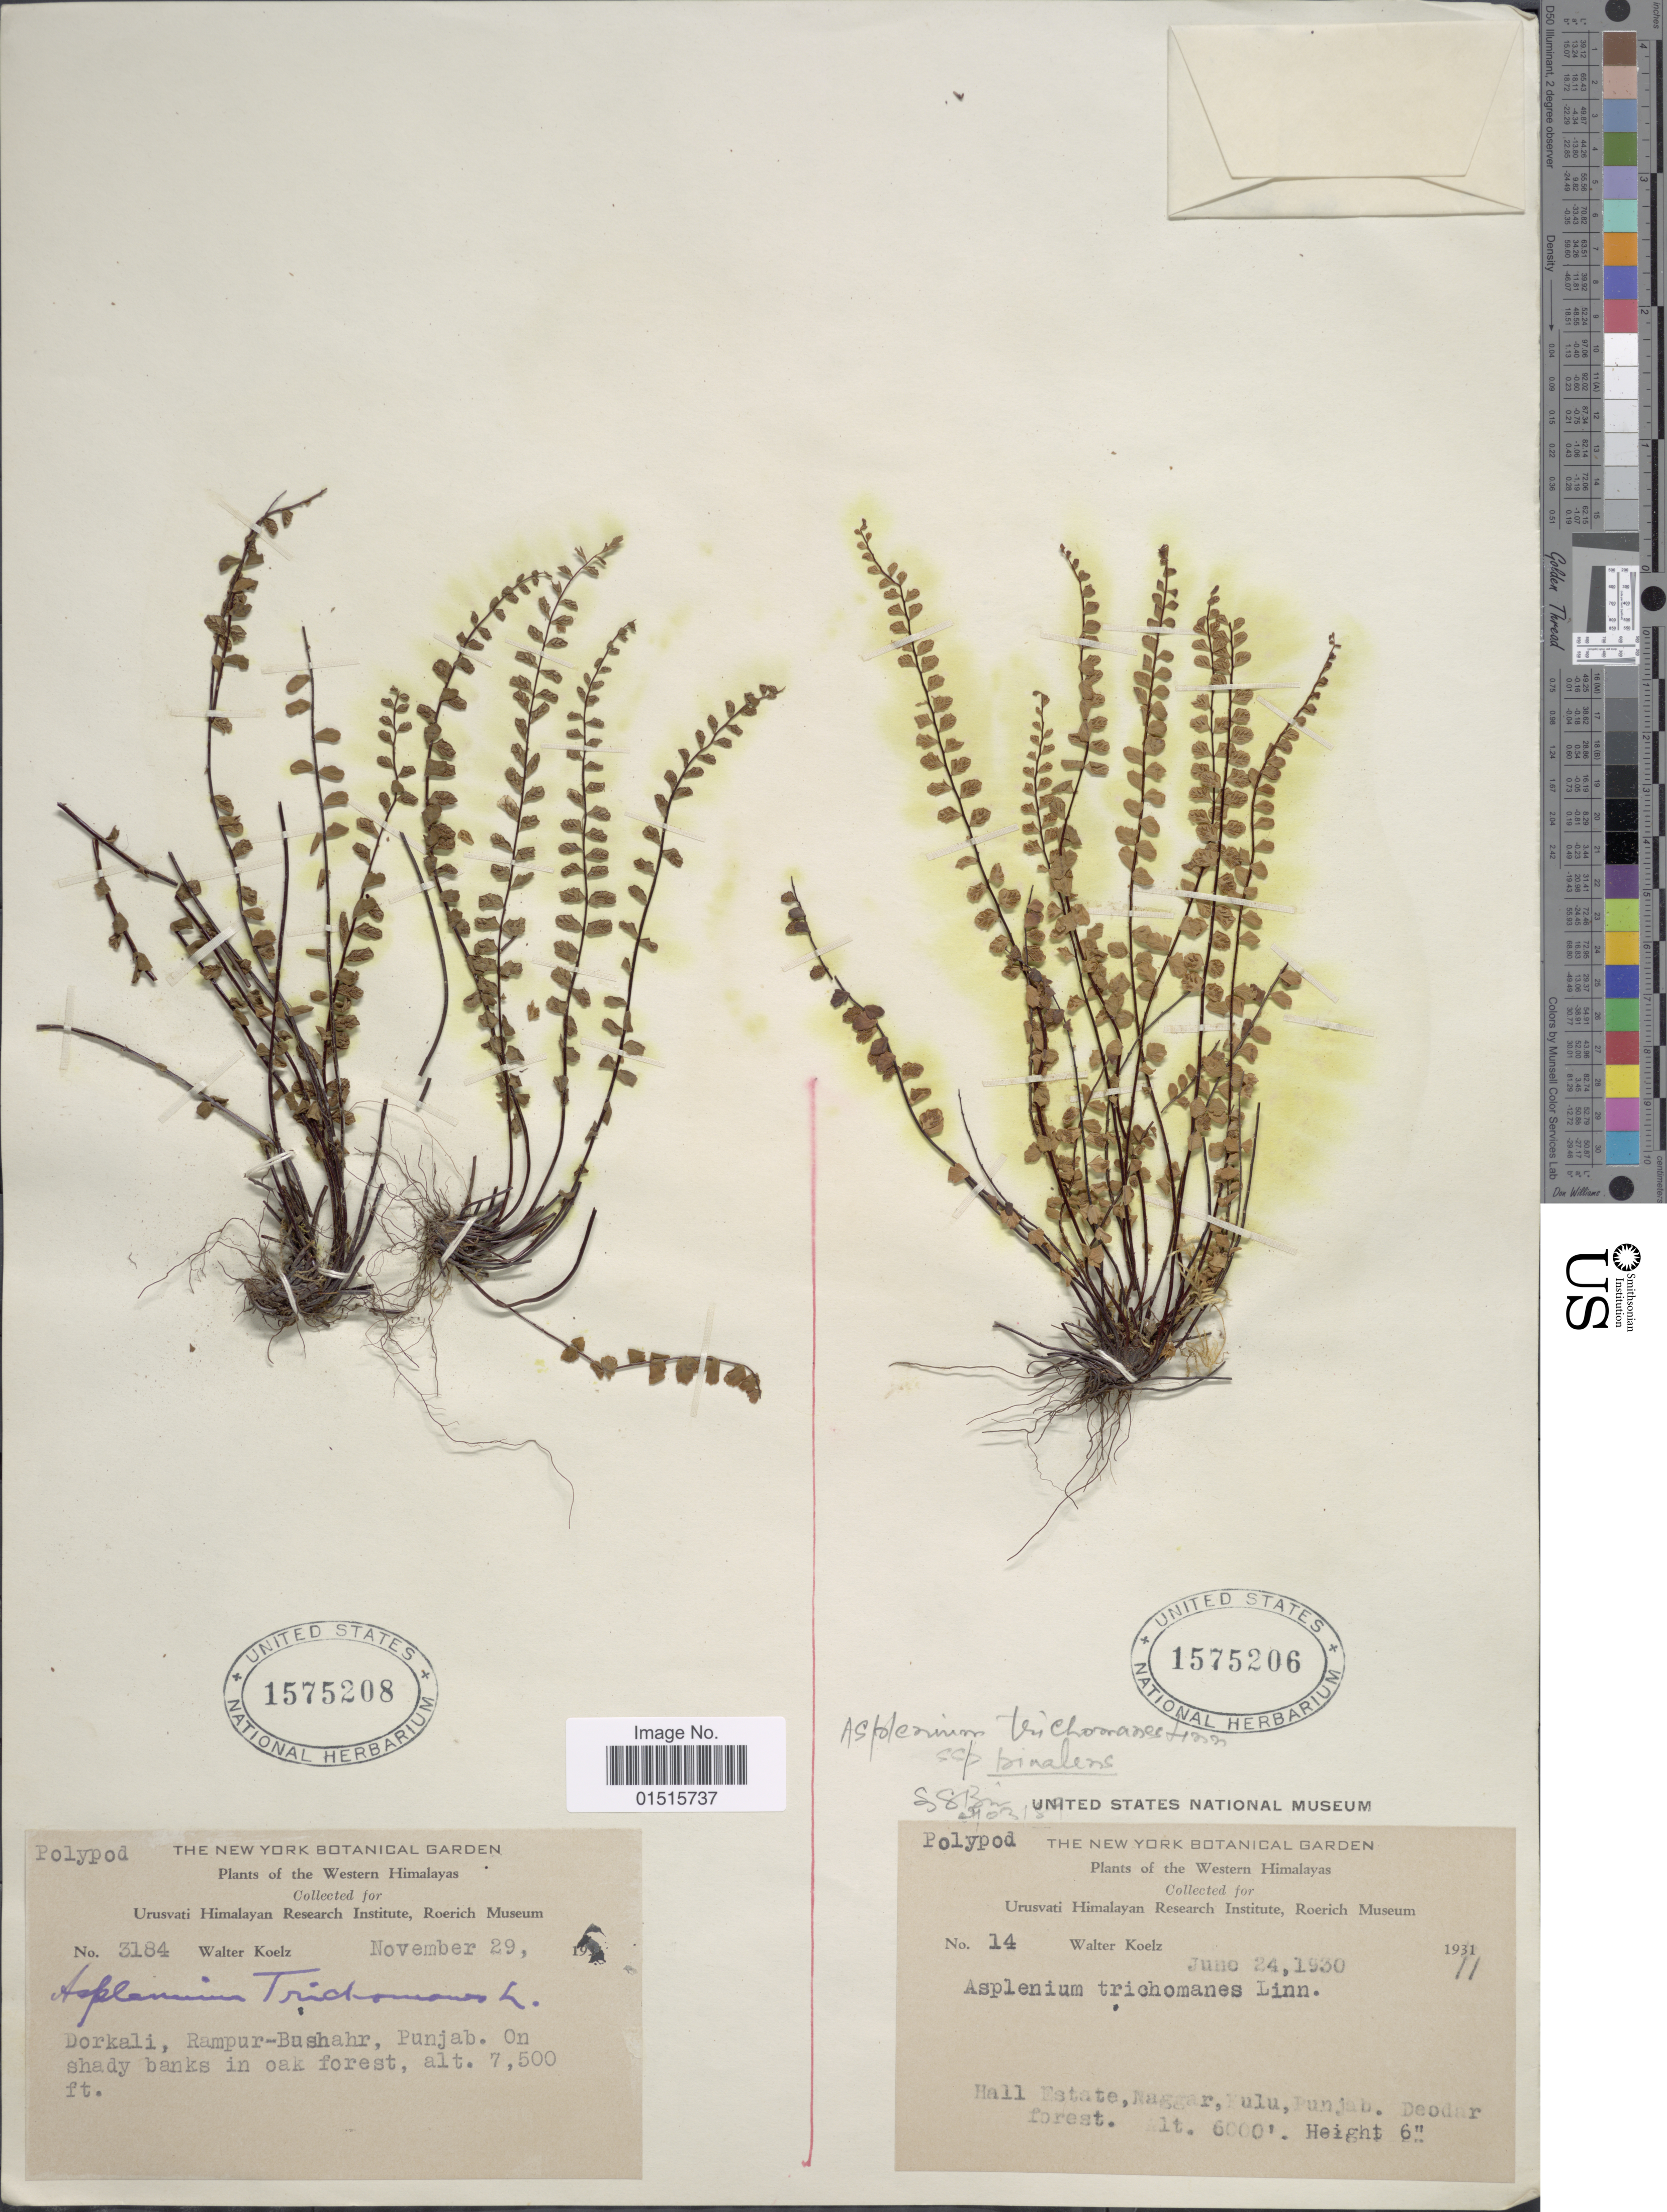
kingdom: Plantae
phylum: Tracheophyta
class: Polypodiopsida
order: Polypodiales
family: Aspleniaceae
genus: Asplenium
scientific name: Asplenium trichomanes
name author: L.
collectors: W. N. Koelz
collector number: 14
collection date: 1930-06-24/1931-11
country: India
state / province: Punjab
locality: Western Himalayas, Hall estate, Naggar, Kulu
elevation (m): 1829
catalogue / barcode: US 1575206